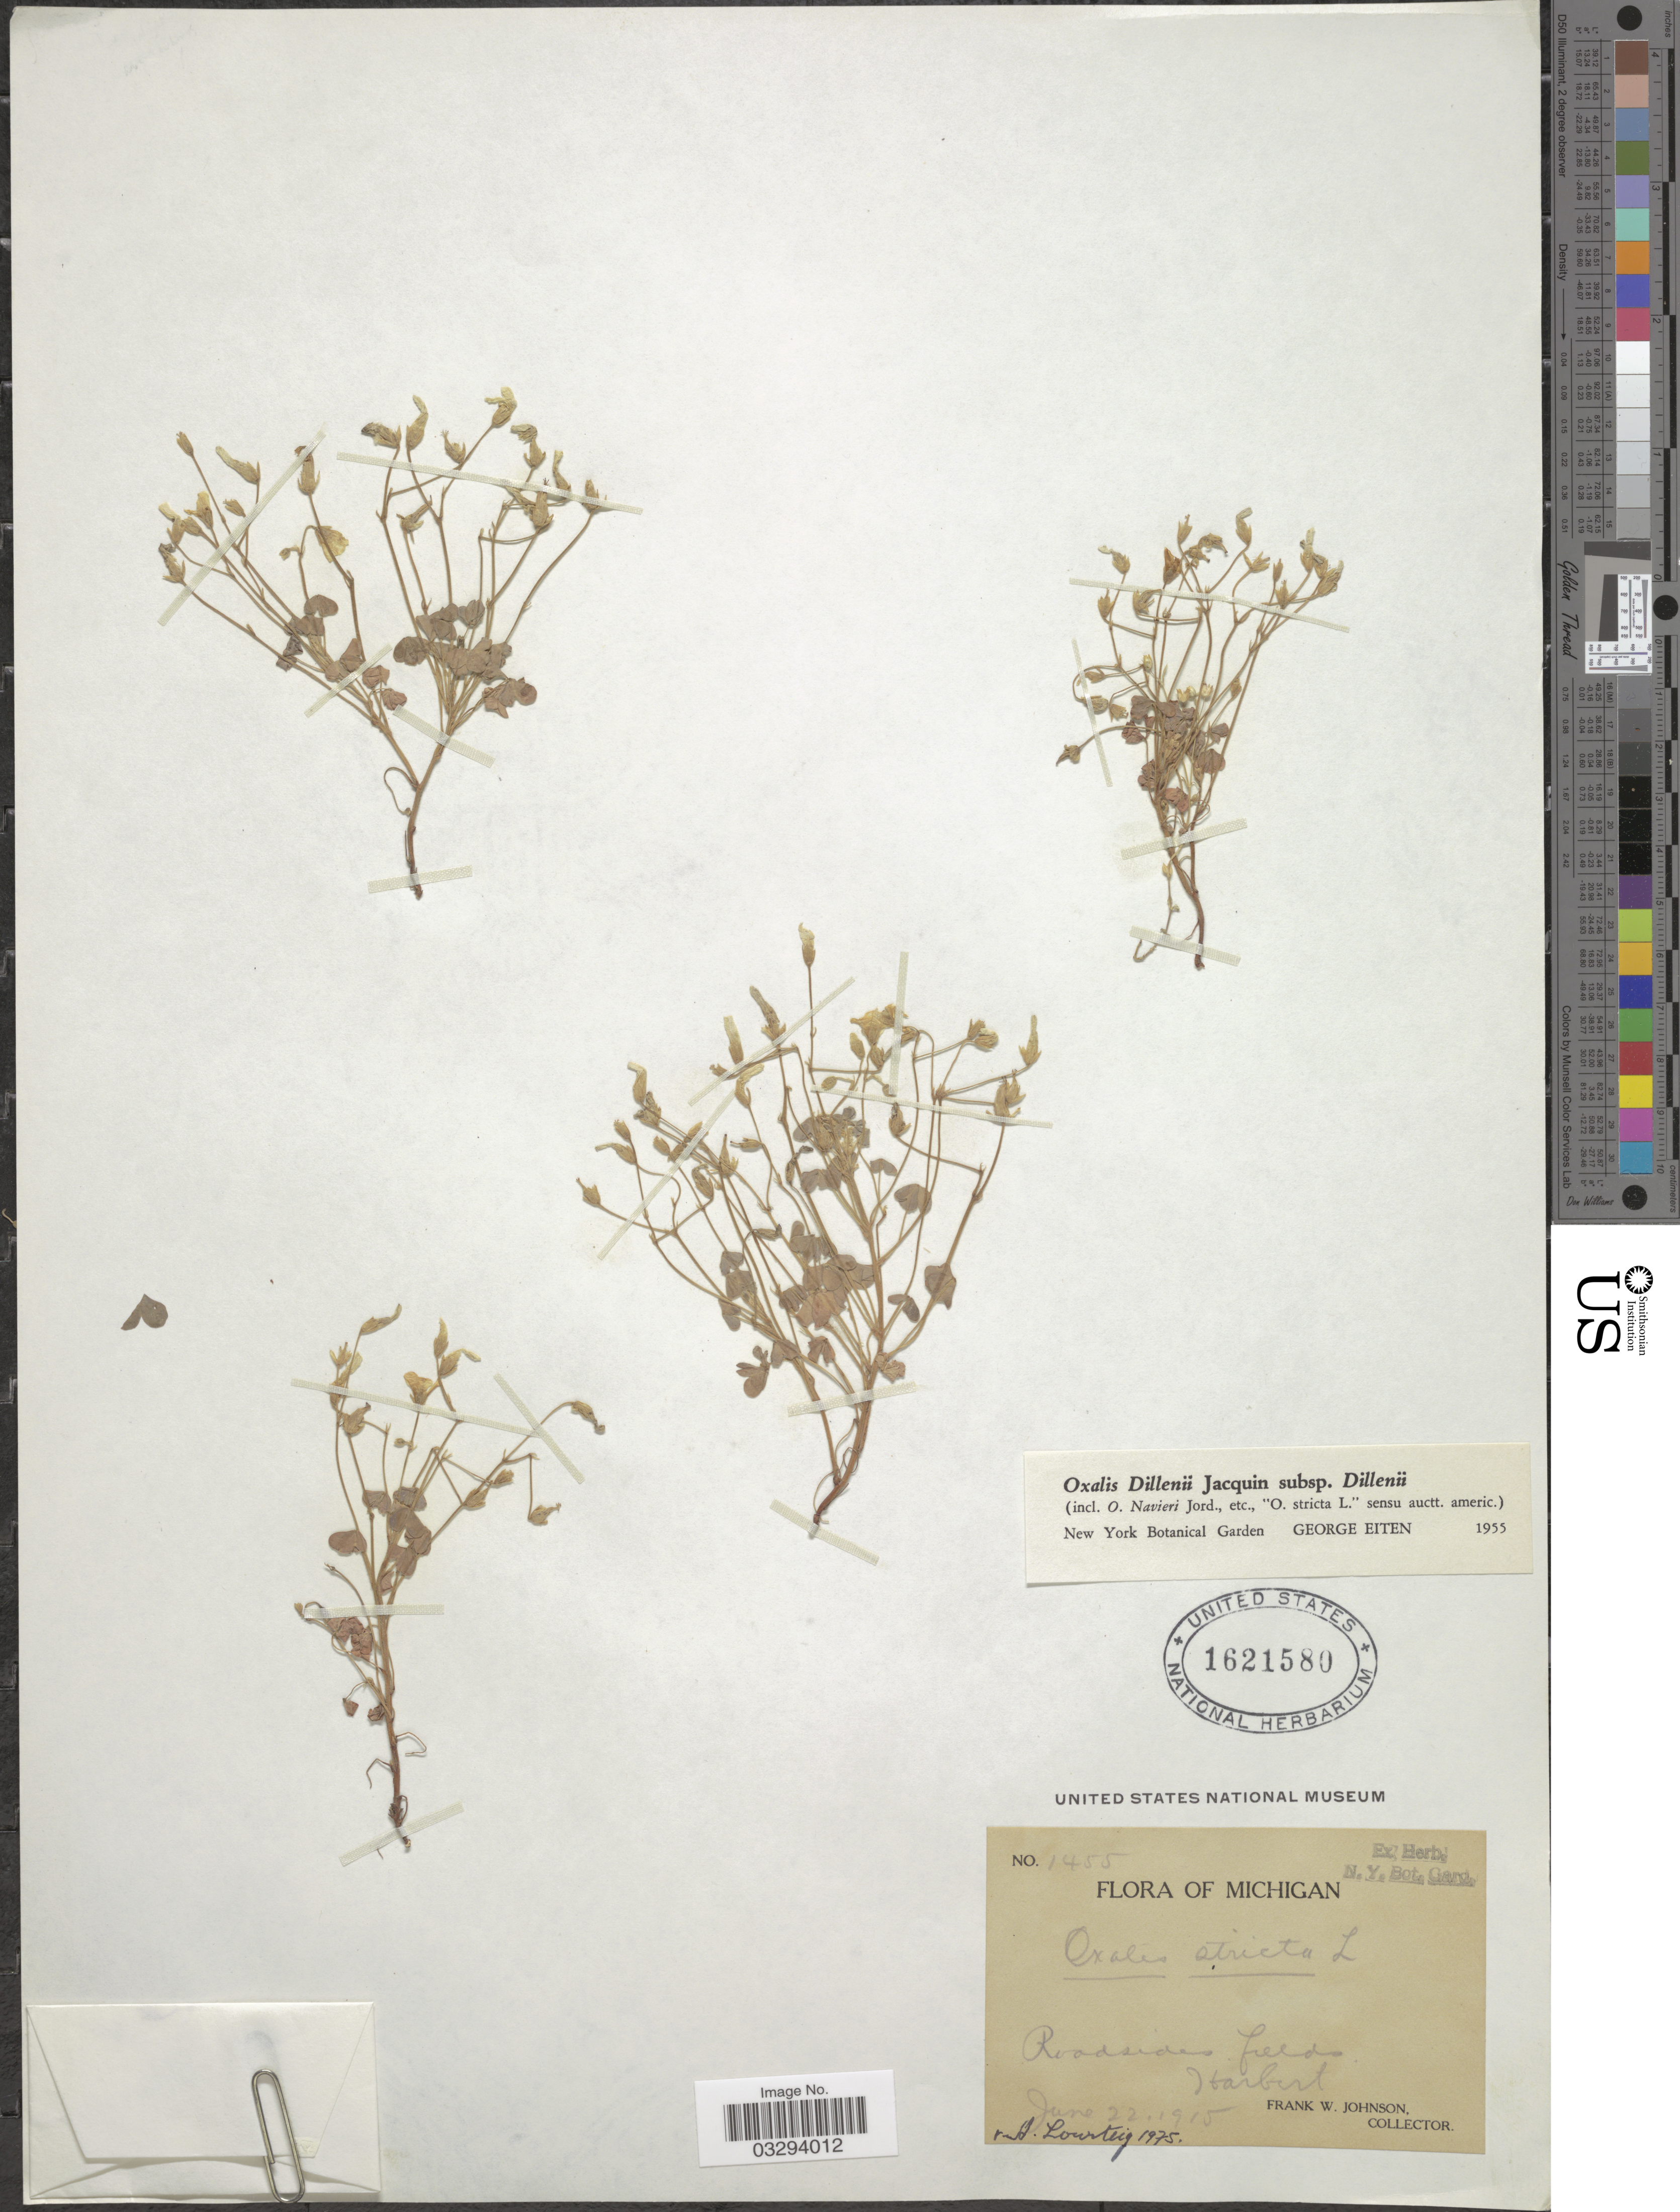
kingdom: Plantae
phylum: Tracheophyta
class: Magnoliopsida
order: Oxalidales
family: Oxalidaceae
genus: Oxalis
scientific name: Oxalis sp.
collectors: F. W. Johnson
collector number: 1455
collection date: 1915-06-22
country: United States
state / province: Michigan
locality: Harbert.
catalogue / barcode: US 1621580